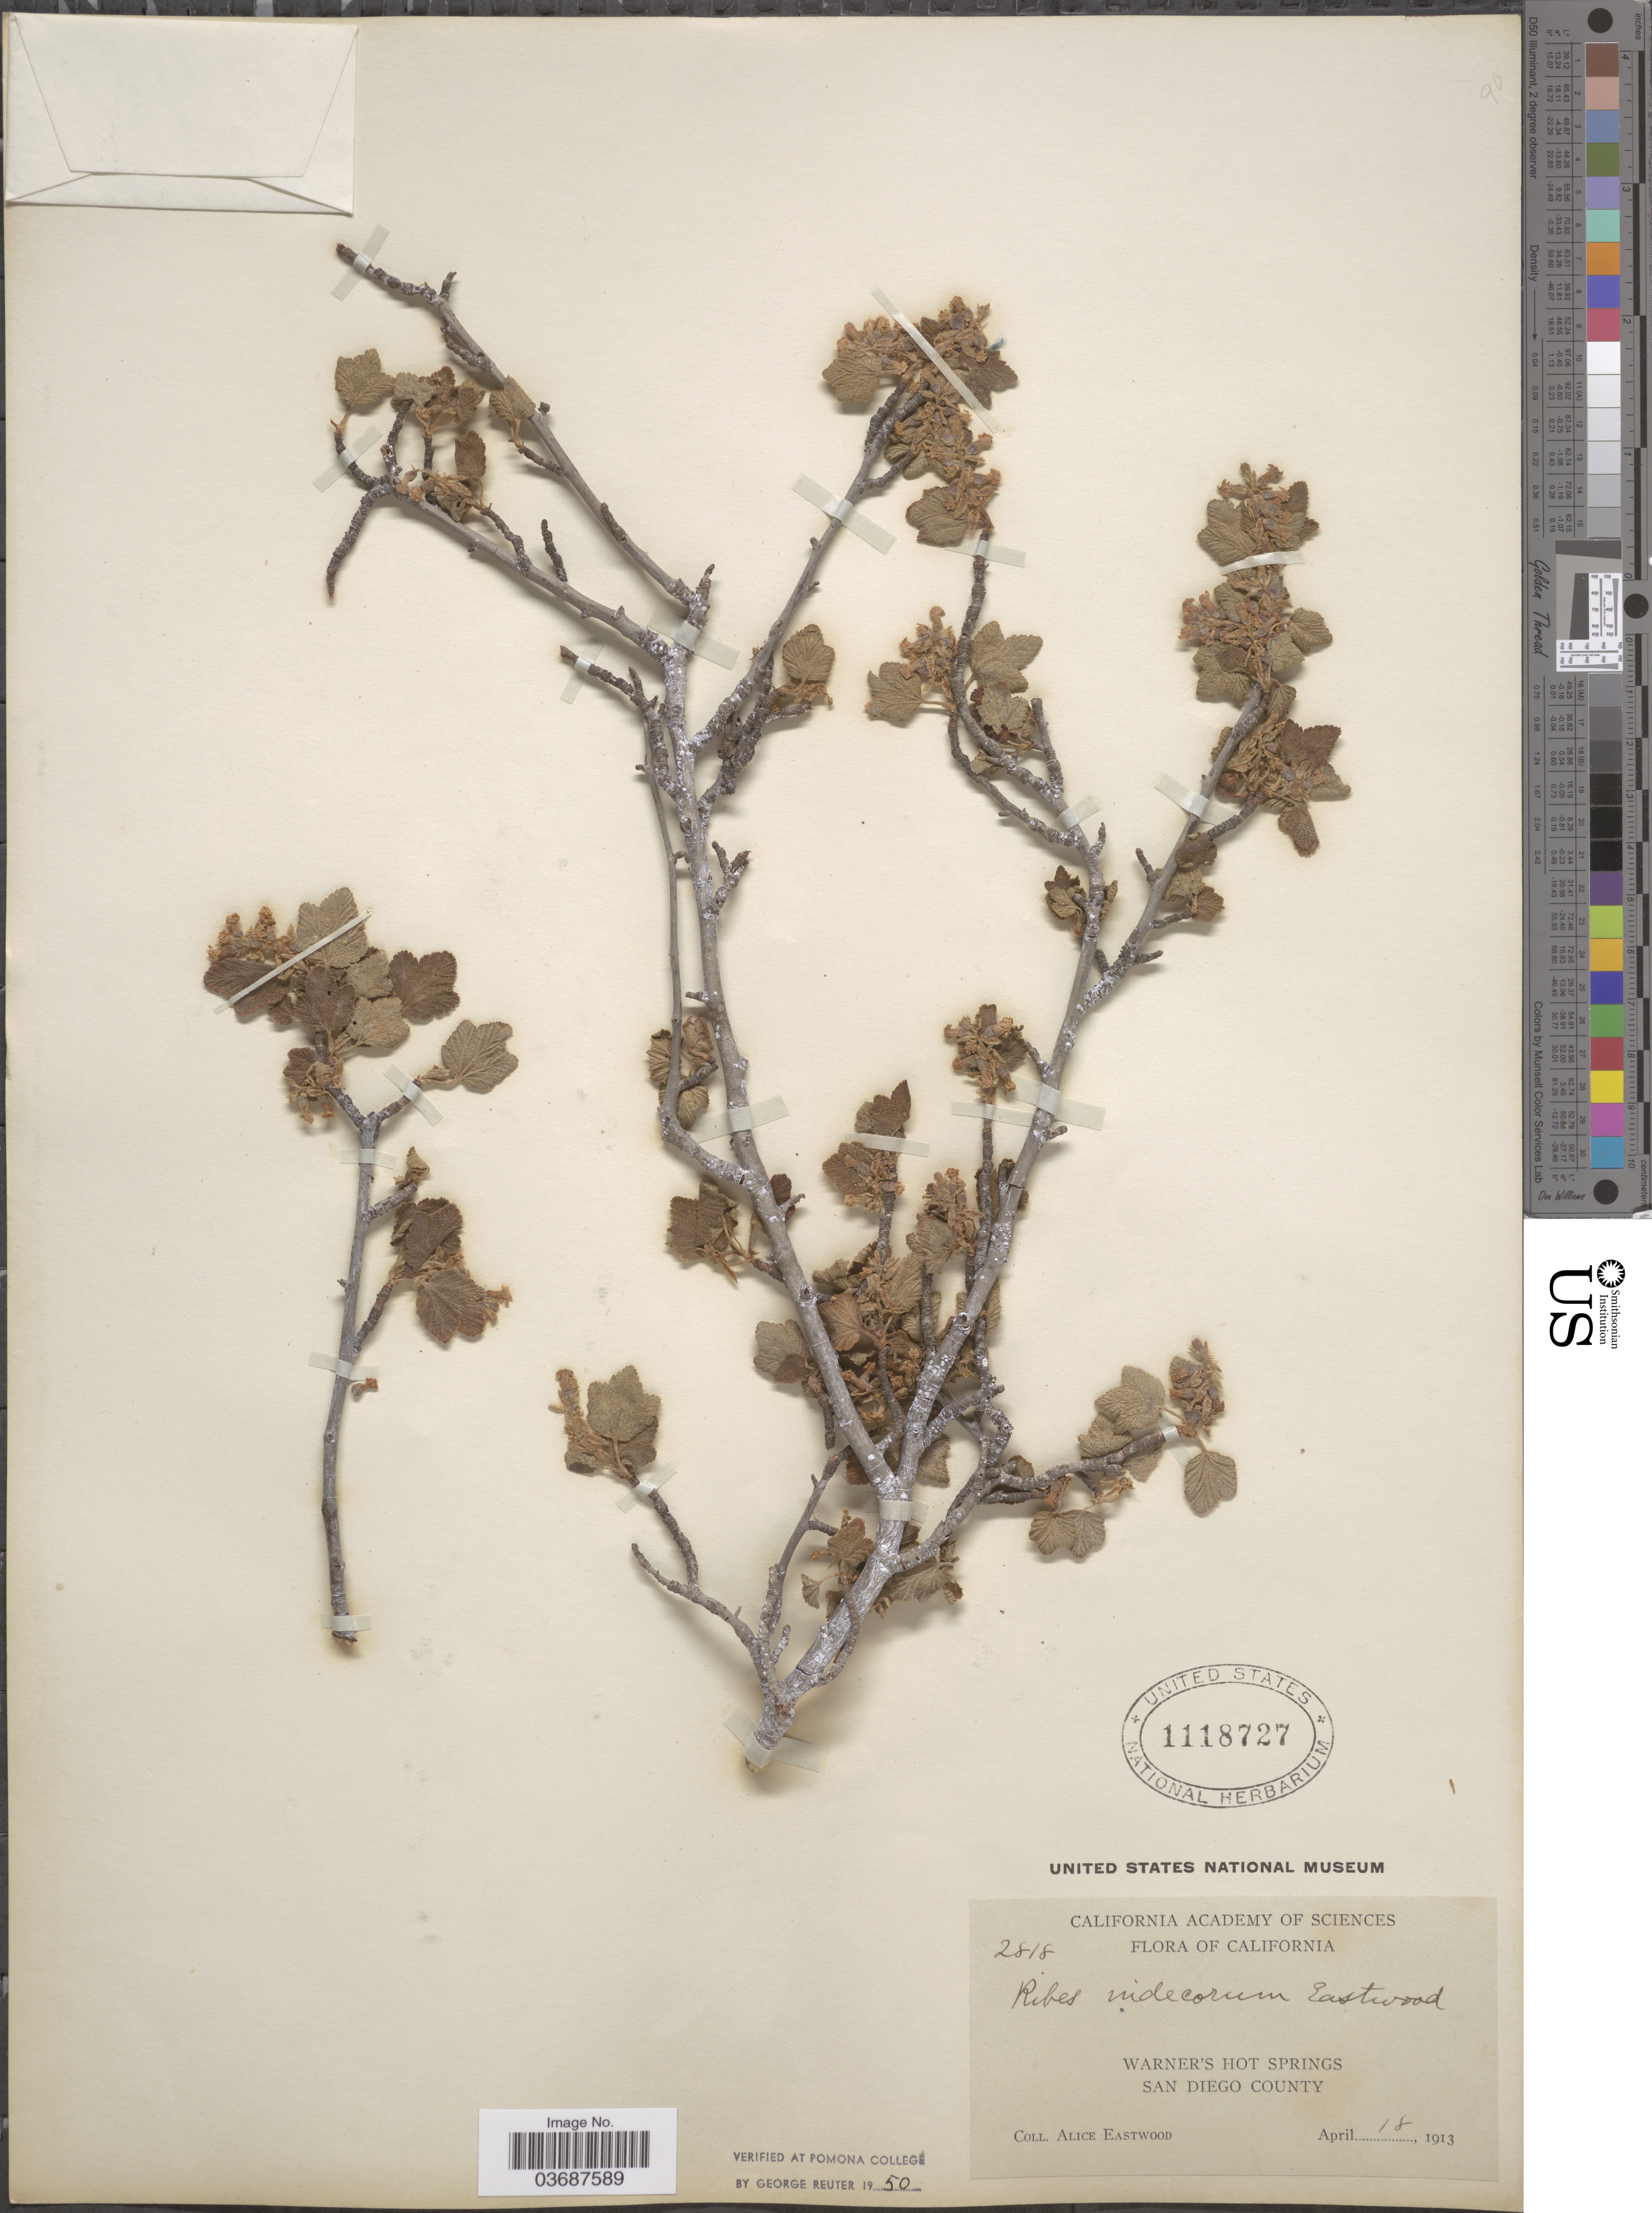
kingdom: Plantae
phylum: Tracheophyta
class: Magnoliopsida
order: Saxifragales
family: Grossulariaceae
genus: Ribes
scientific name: Ribes indecorum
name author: Eastw.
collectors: A. Eastwood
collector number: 2818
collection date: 1913-04-18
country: United States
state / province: California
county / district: San Diego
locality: Warner's Hot Springs. San Diego County.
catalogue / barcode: US 1118727